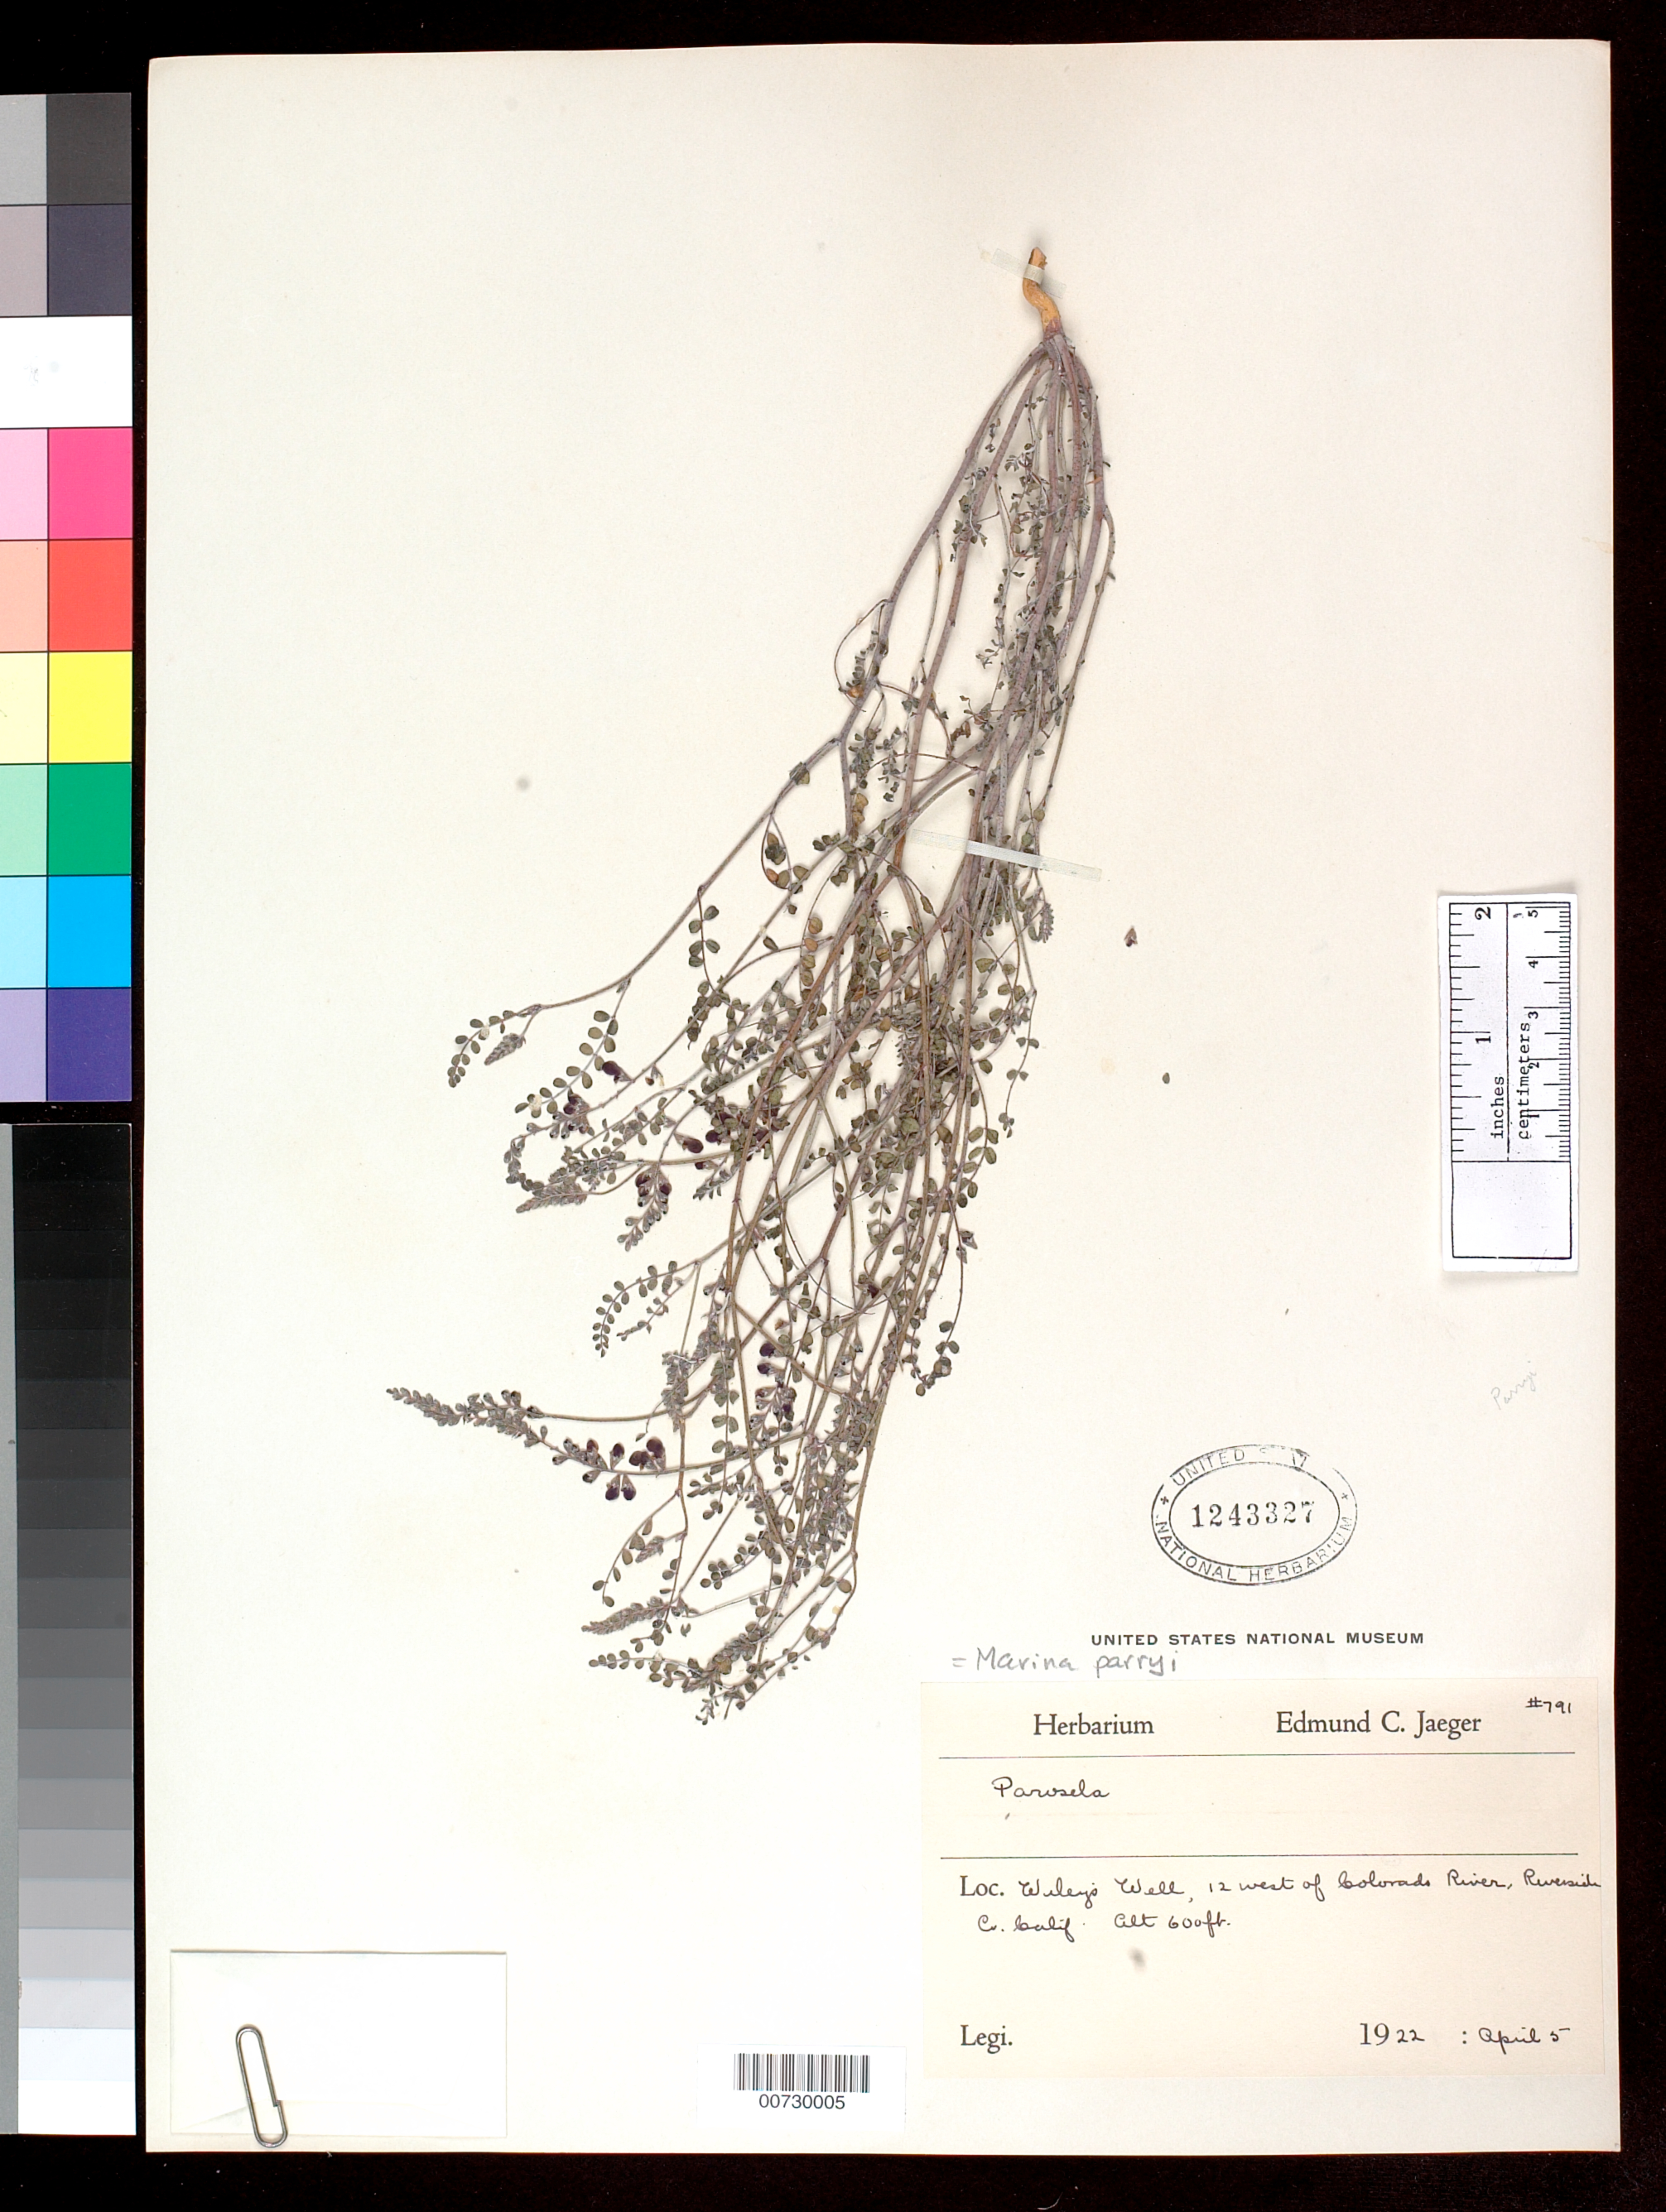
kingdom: Plantae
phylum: Tracheophyta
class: Magnoliopsida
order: Fabales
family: Fabaceae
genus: Marina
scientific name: Marina parryi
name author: (Torr. & A. Gray) Barneby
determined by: Strong, Mark T., (BOT), Smithsonian Institution - National Museum of Natural History (UNITED STATES)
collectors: E. Jaeger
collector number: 791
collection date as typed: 5 Apr 1922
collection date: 1922-04-05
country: United States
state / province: California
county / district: Riverside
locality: Wiley's Well. 12 west Colorado River.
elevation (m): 183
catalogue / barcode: US 1243327